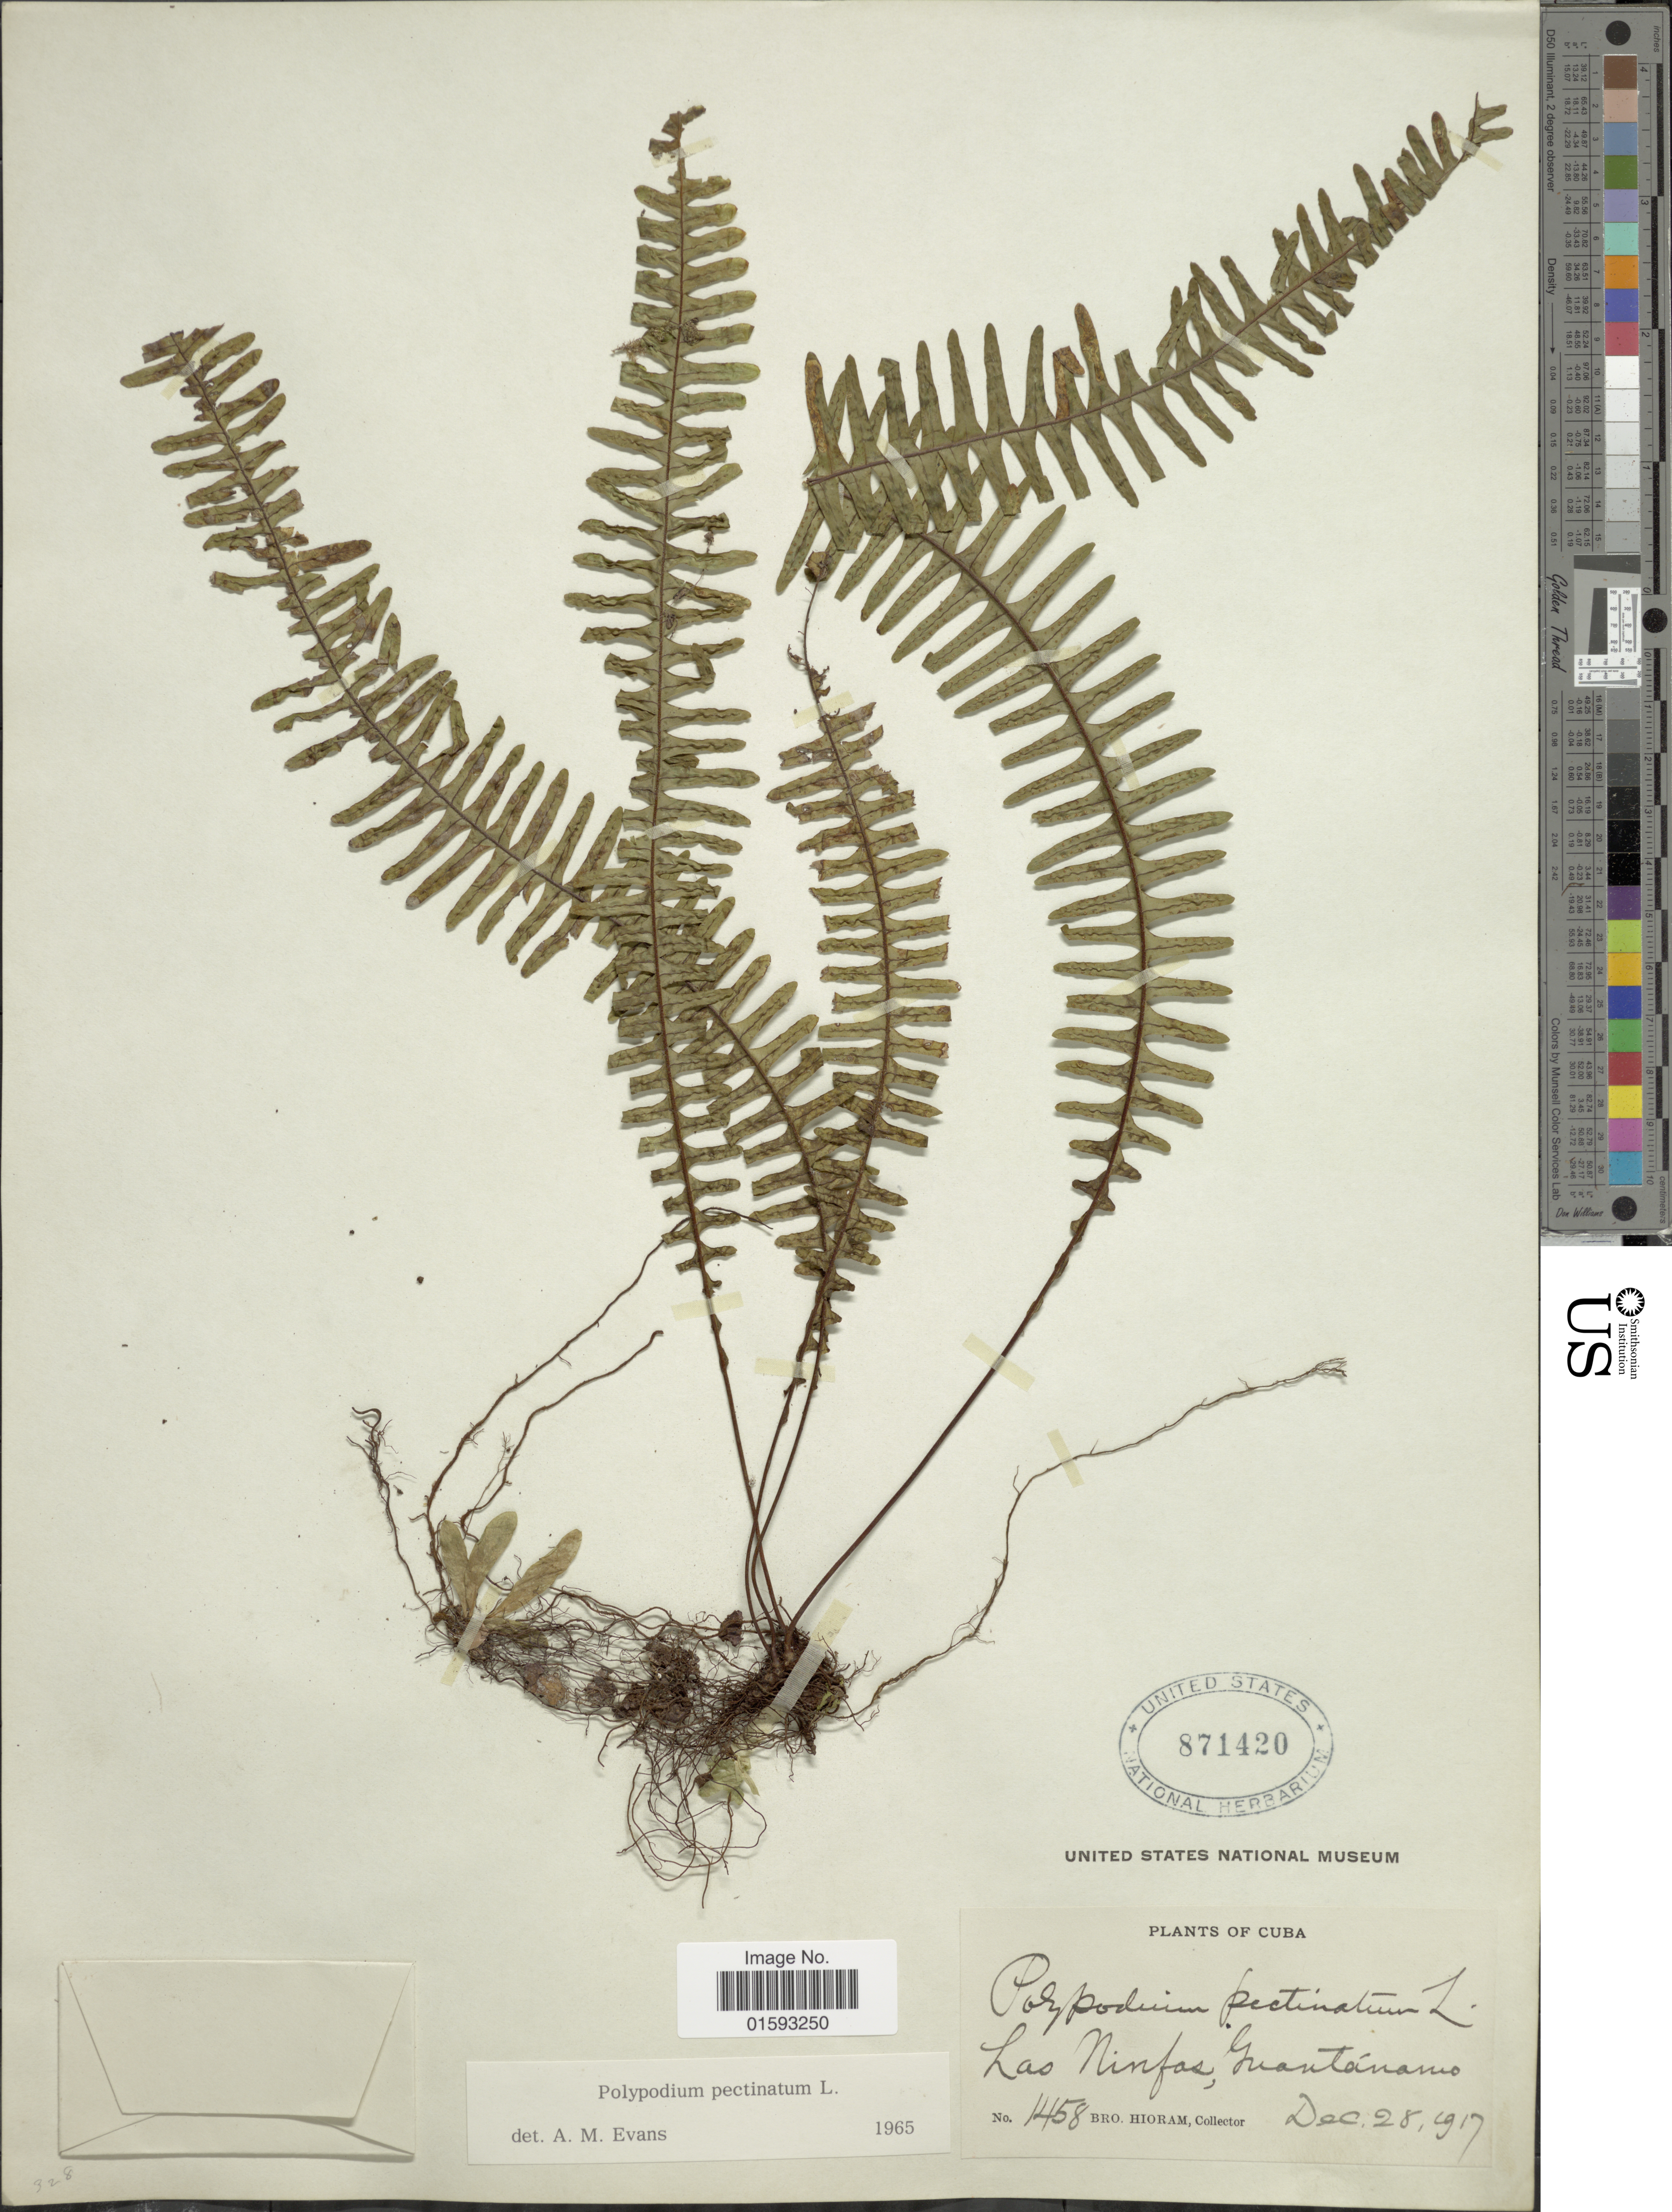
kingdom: Plantae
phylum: Tracheophyta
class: Polypodiopsida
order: Polypodiales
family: Polypodiaceae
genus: Pecluma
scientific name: Pecluma pectinata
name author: (L.) M.G. Price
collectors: Bro. Hioram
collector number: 1458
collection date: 1917-12-28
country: Cuba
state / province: Guantánamo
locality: Las Ninfas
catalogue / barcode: US 871420